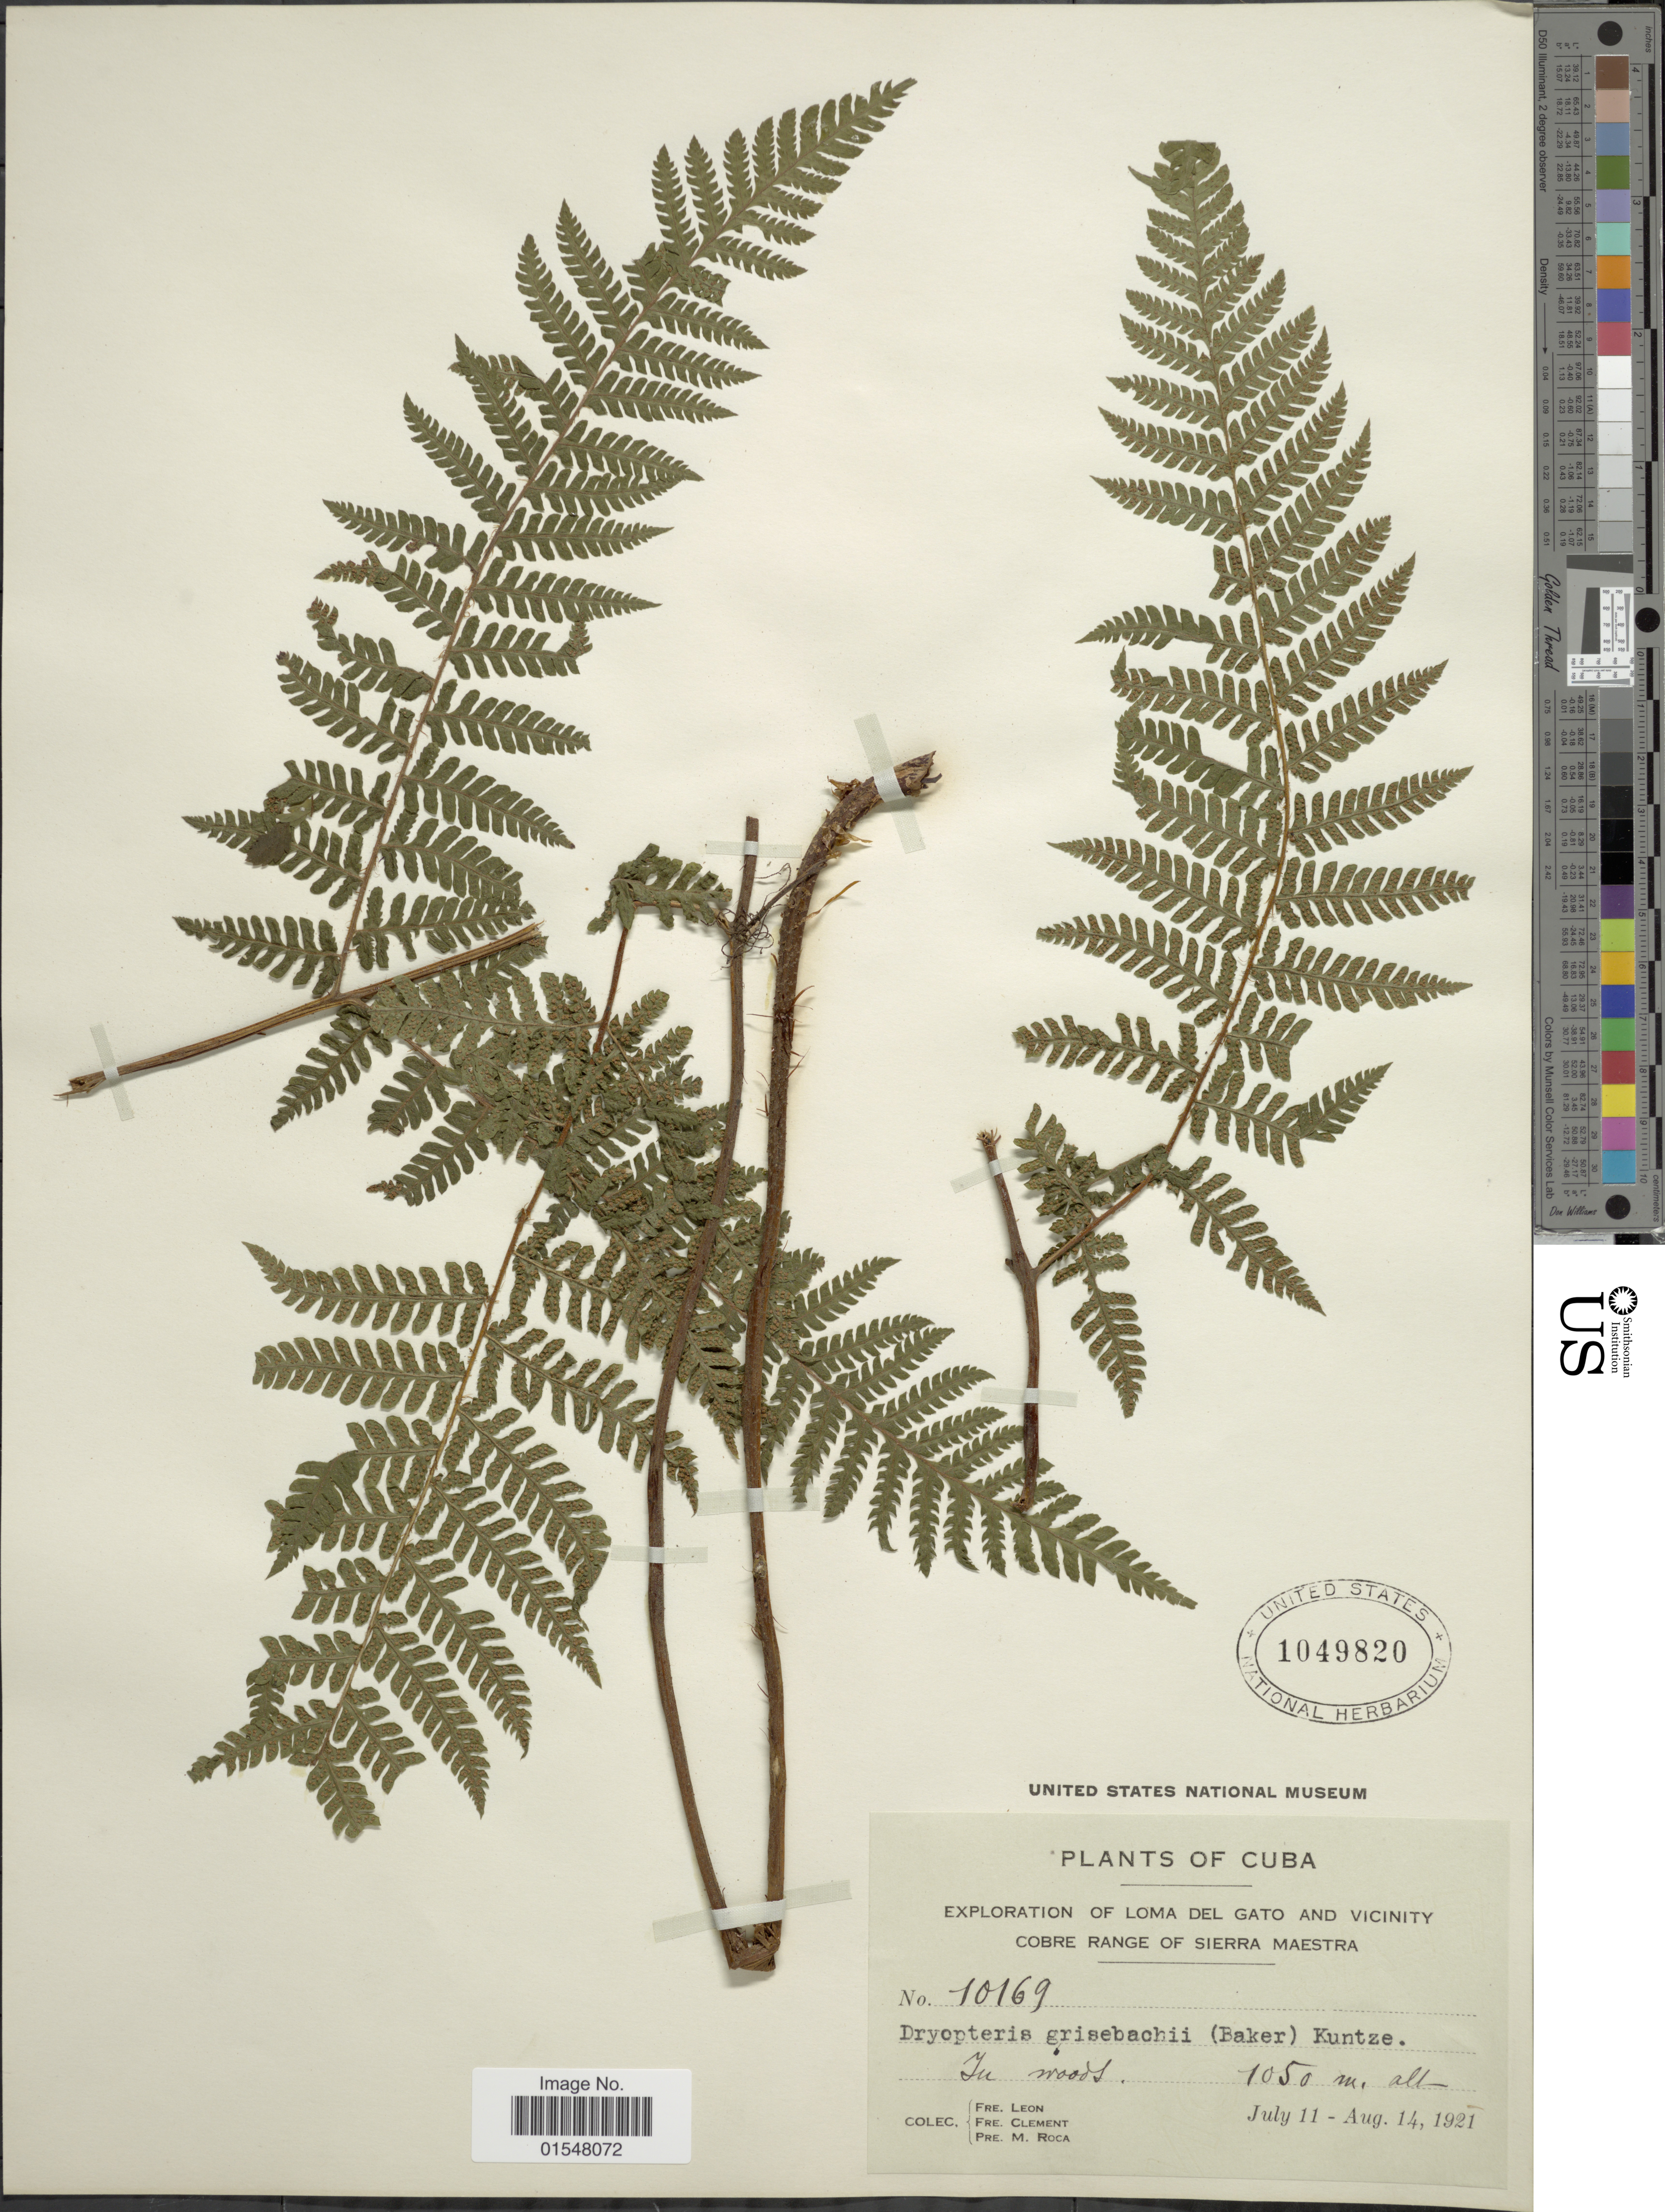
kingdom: Plantae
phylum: Tracheophyta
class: Polypodiopsida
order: Polypodiales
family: Dryopteridaceae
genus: Ctenitis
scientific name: Ctenitis grisebachii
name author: (Baker) Ching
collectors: Bro. León, B. Clement & M. Roca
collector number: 10169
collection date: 1921-07-11/1921-08-14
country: Cuba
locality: Loma Del Gato and vicinity Cobre Range of Sierra Maestra, in woods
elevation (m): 1050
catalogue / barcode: US 1049820